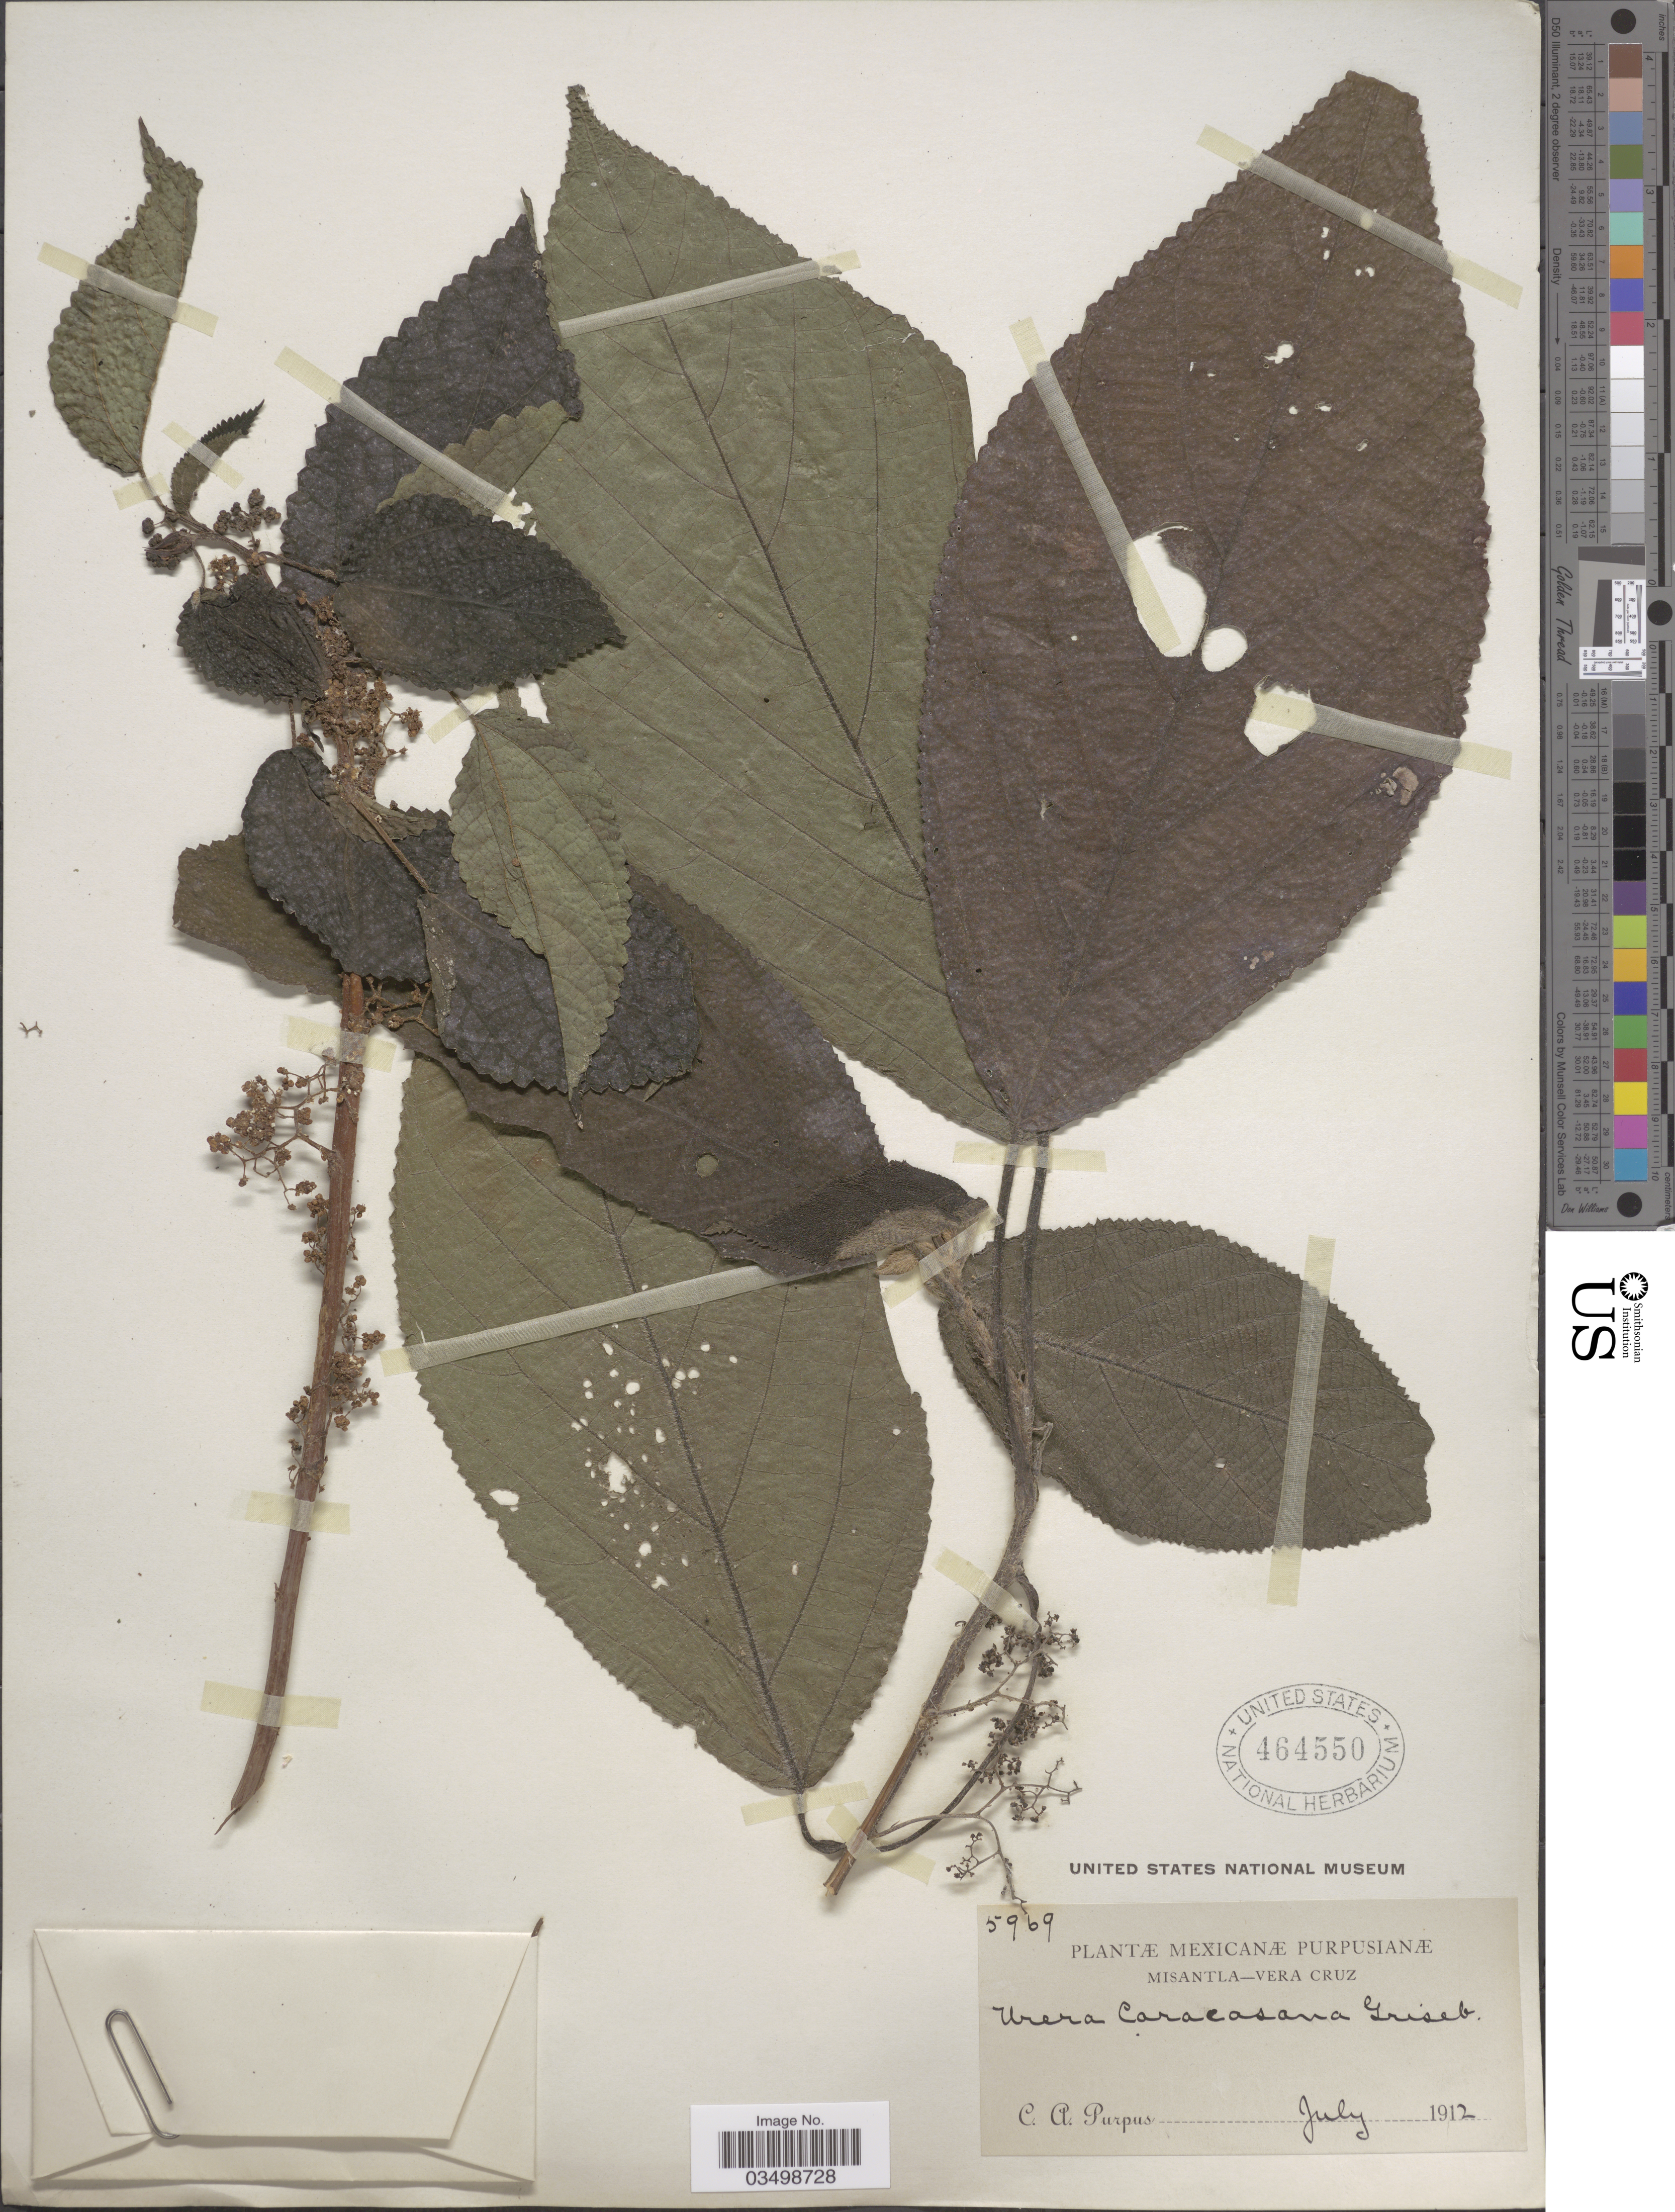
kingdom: Plantae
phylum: Tracheophyta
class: Magnoliopsida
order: Rosales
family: Urticaceae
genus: Urera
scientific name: Urera simplex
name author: Wedd.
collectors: C. A. Purpus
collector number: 5969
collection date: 1912-07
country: Mexico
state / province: Veracruz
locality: Misantla - Vera Cruz.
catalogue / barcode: US 464550